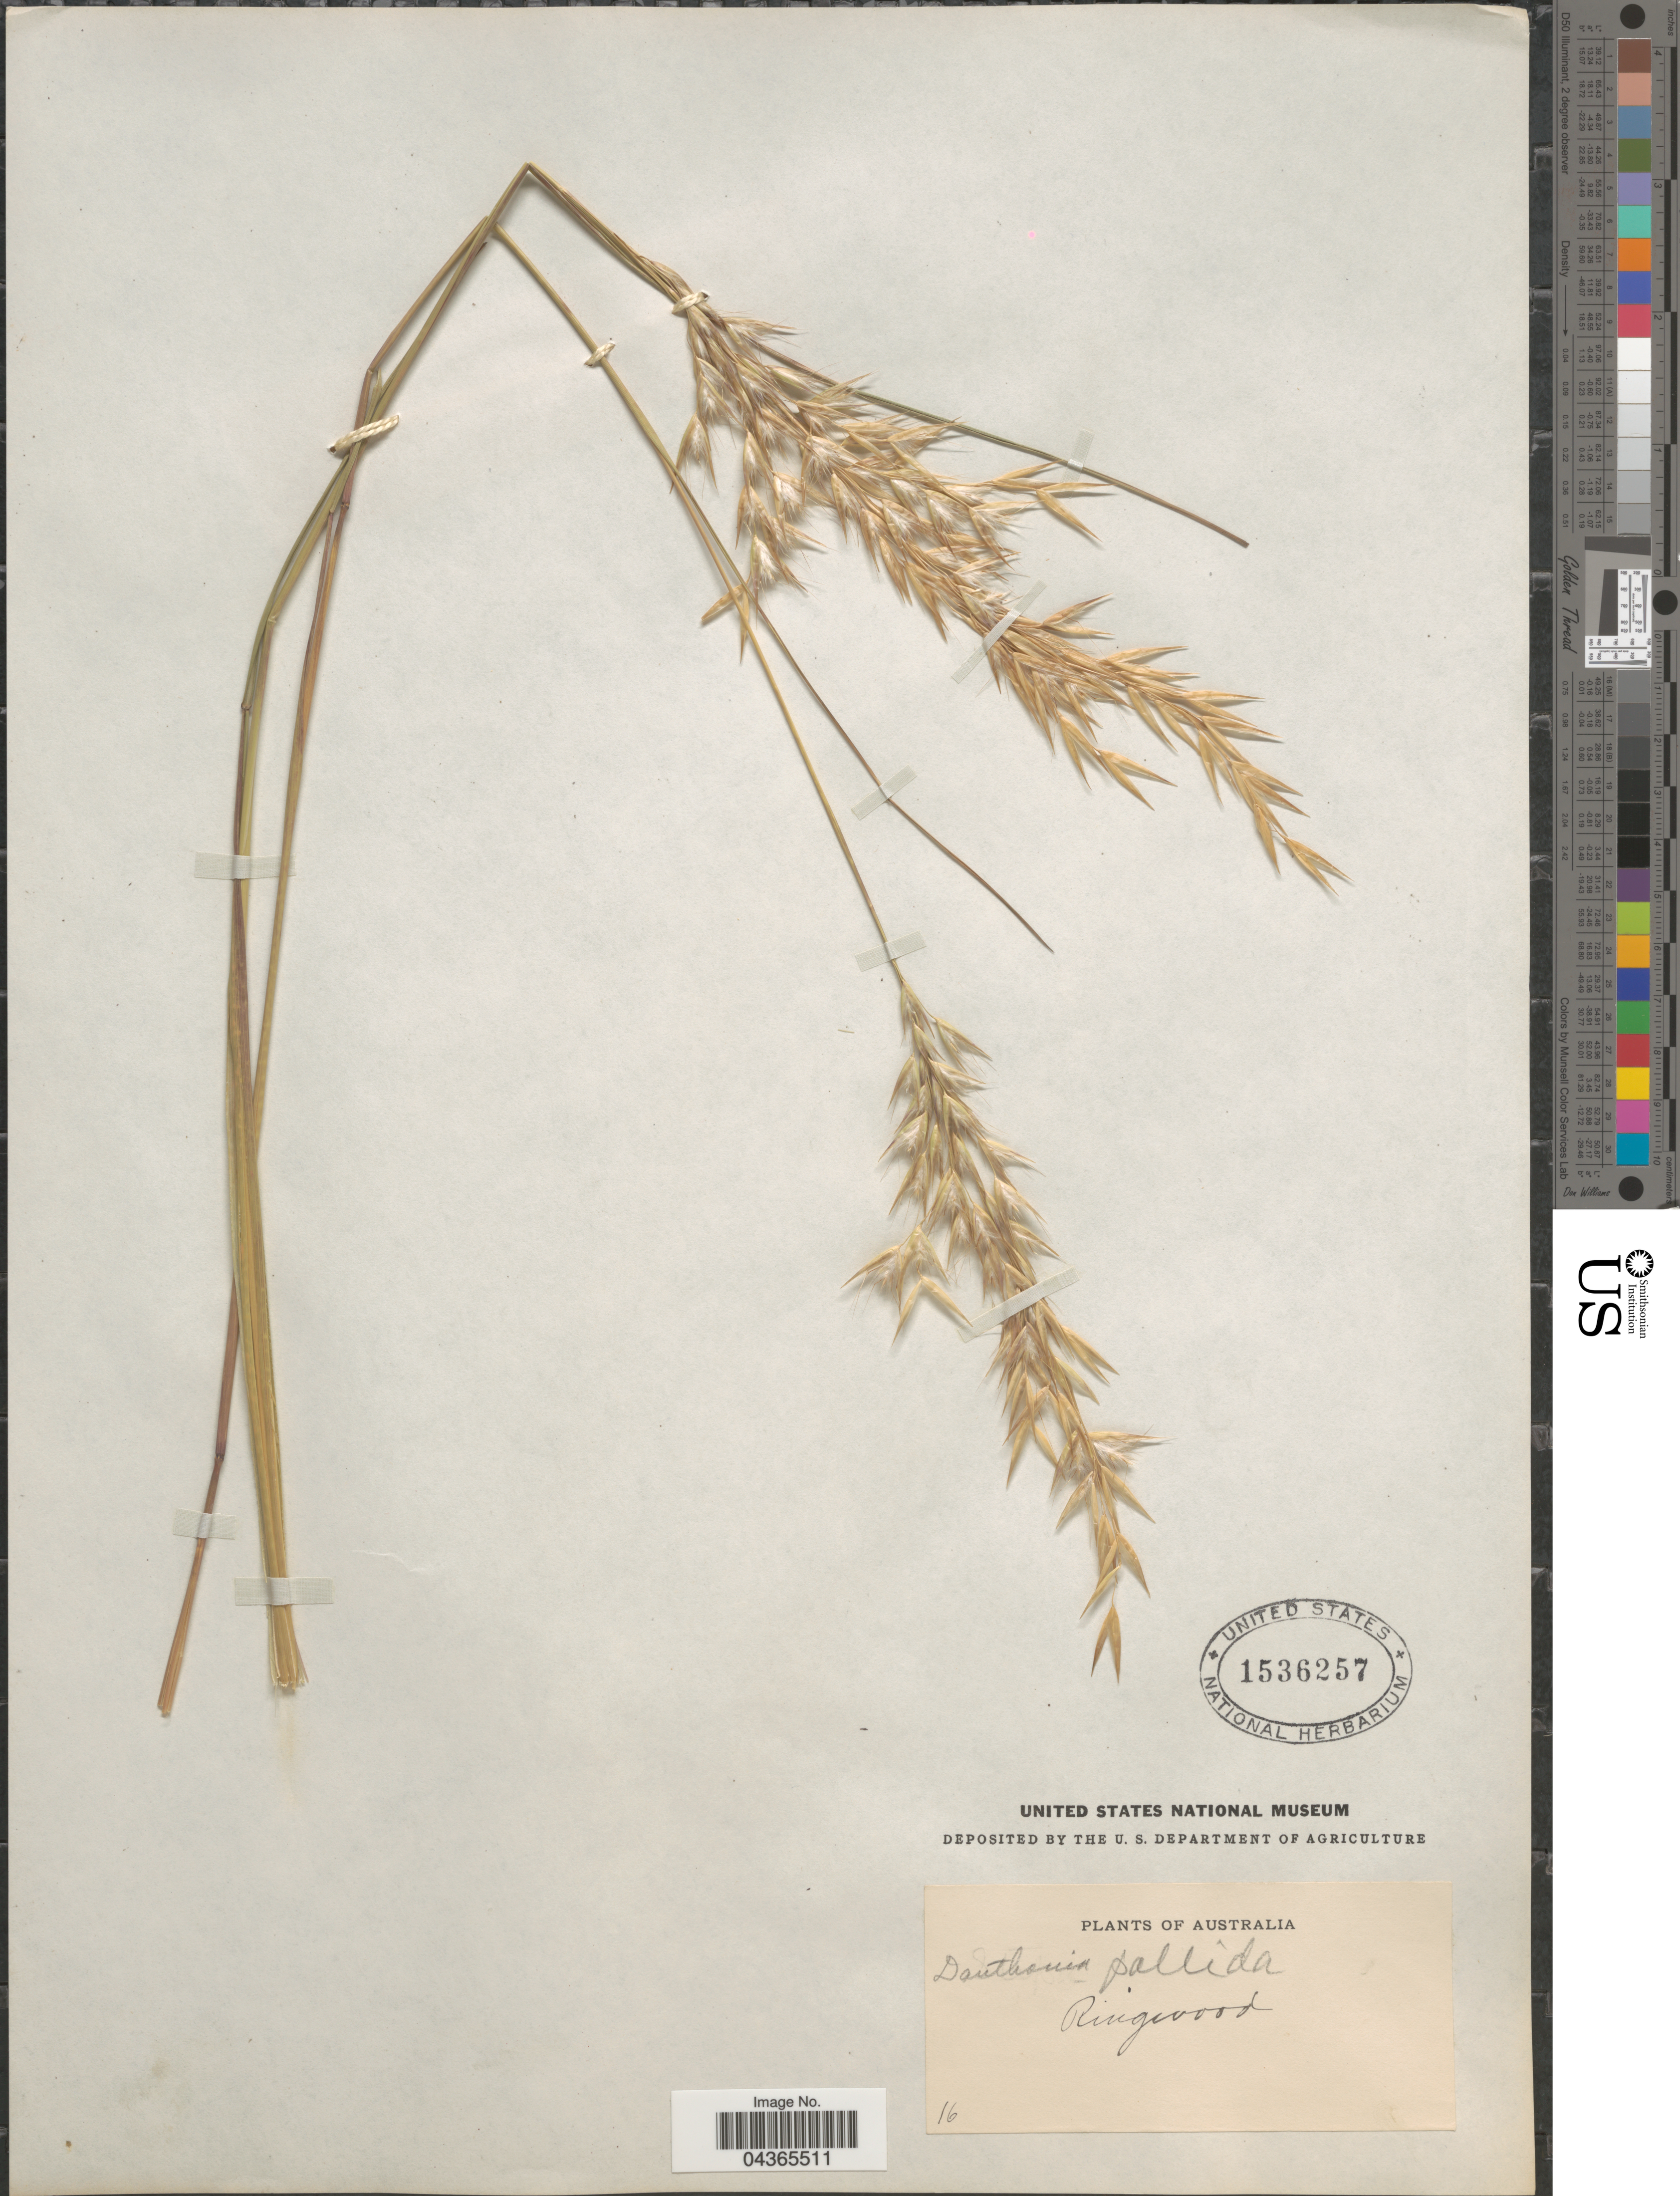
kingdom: Plantae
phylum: Tracheophyta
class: Liliopsida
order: Poales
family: Poaceae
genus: Rytidosperma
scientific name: Rytidosperma pallidum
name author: (R. Br.) A.M. Humphreys & H.P. Linder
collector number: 16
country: Australia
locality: Ringwood.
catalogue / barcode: US 1536257